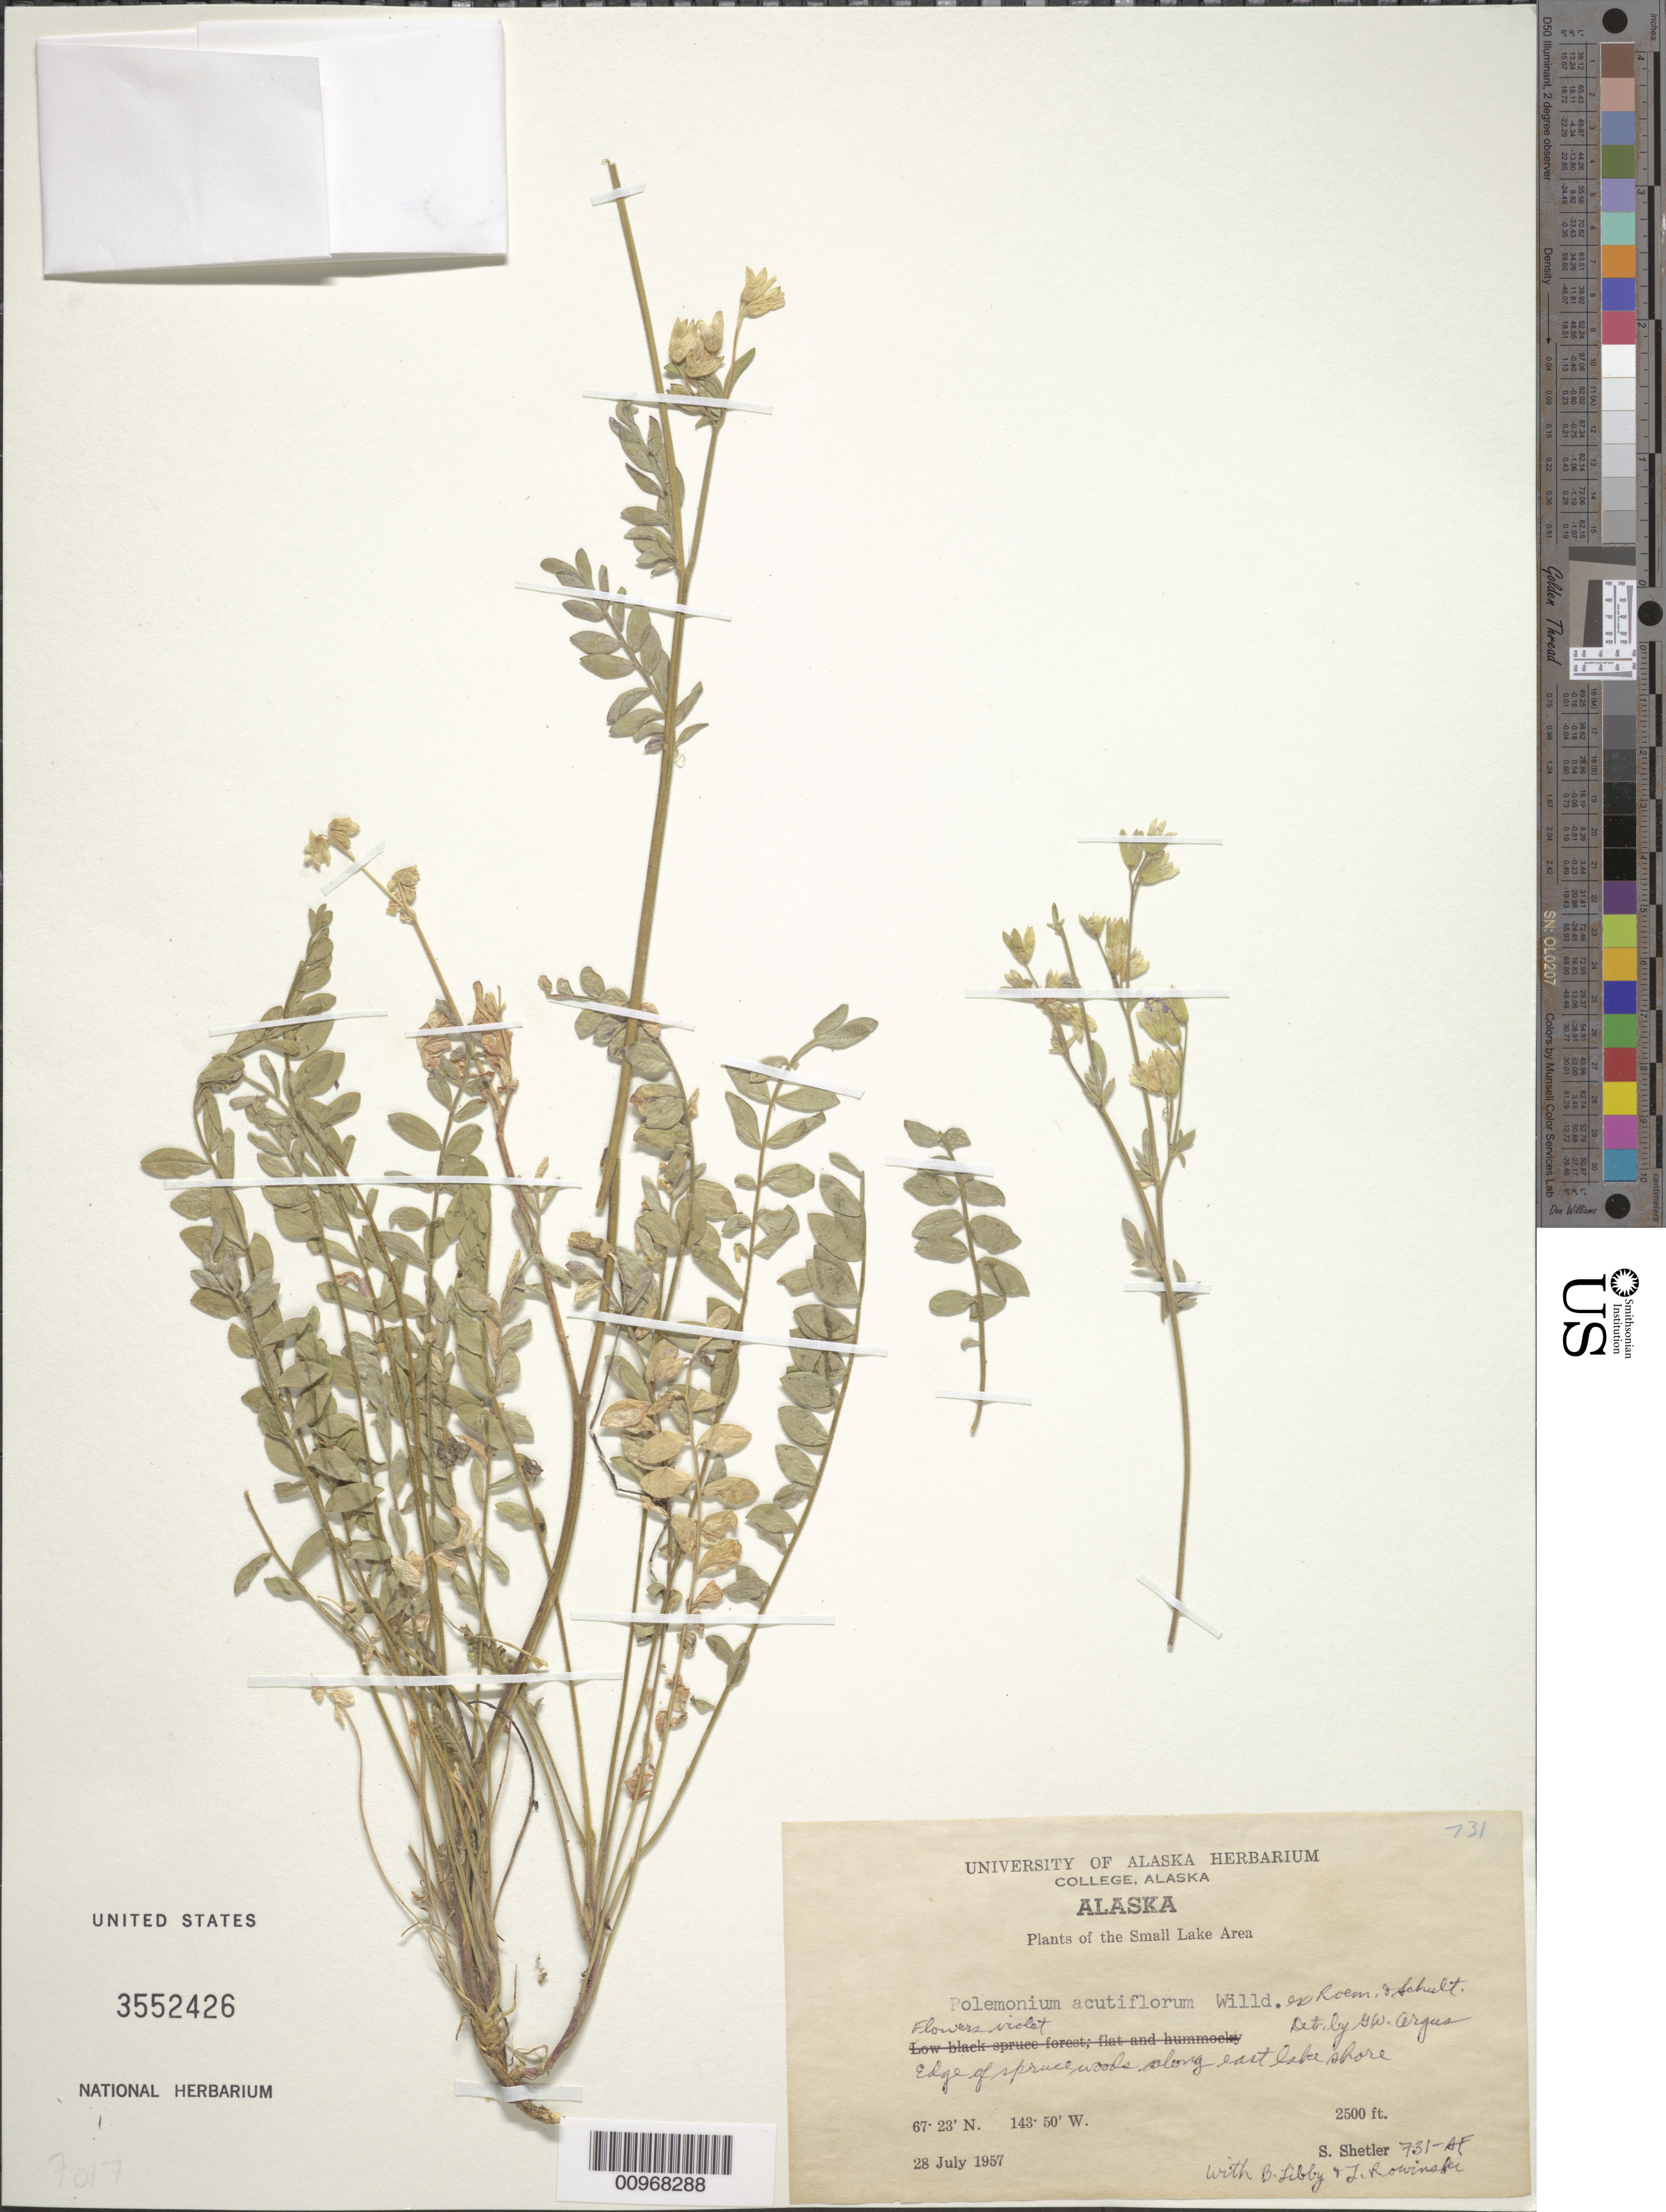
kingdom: Plantae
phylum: Tracheophyta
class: Magnoliopsida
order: Ericales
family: Polemoniaceae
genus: Polemonium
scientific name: Polemonium acutiflorum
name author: Willd. ex Roem. & Schult.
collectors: S. Shetler, B. Libby & L. Rowinski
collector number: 731-AF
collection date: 1957-07-28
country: United States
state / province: Alaska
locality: Small Lake Area. Edge of spruce woods along east lake shore.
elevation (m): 762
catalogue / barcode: US 3552426